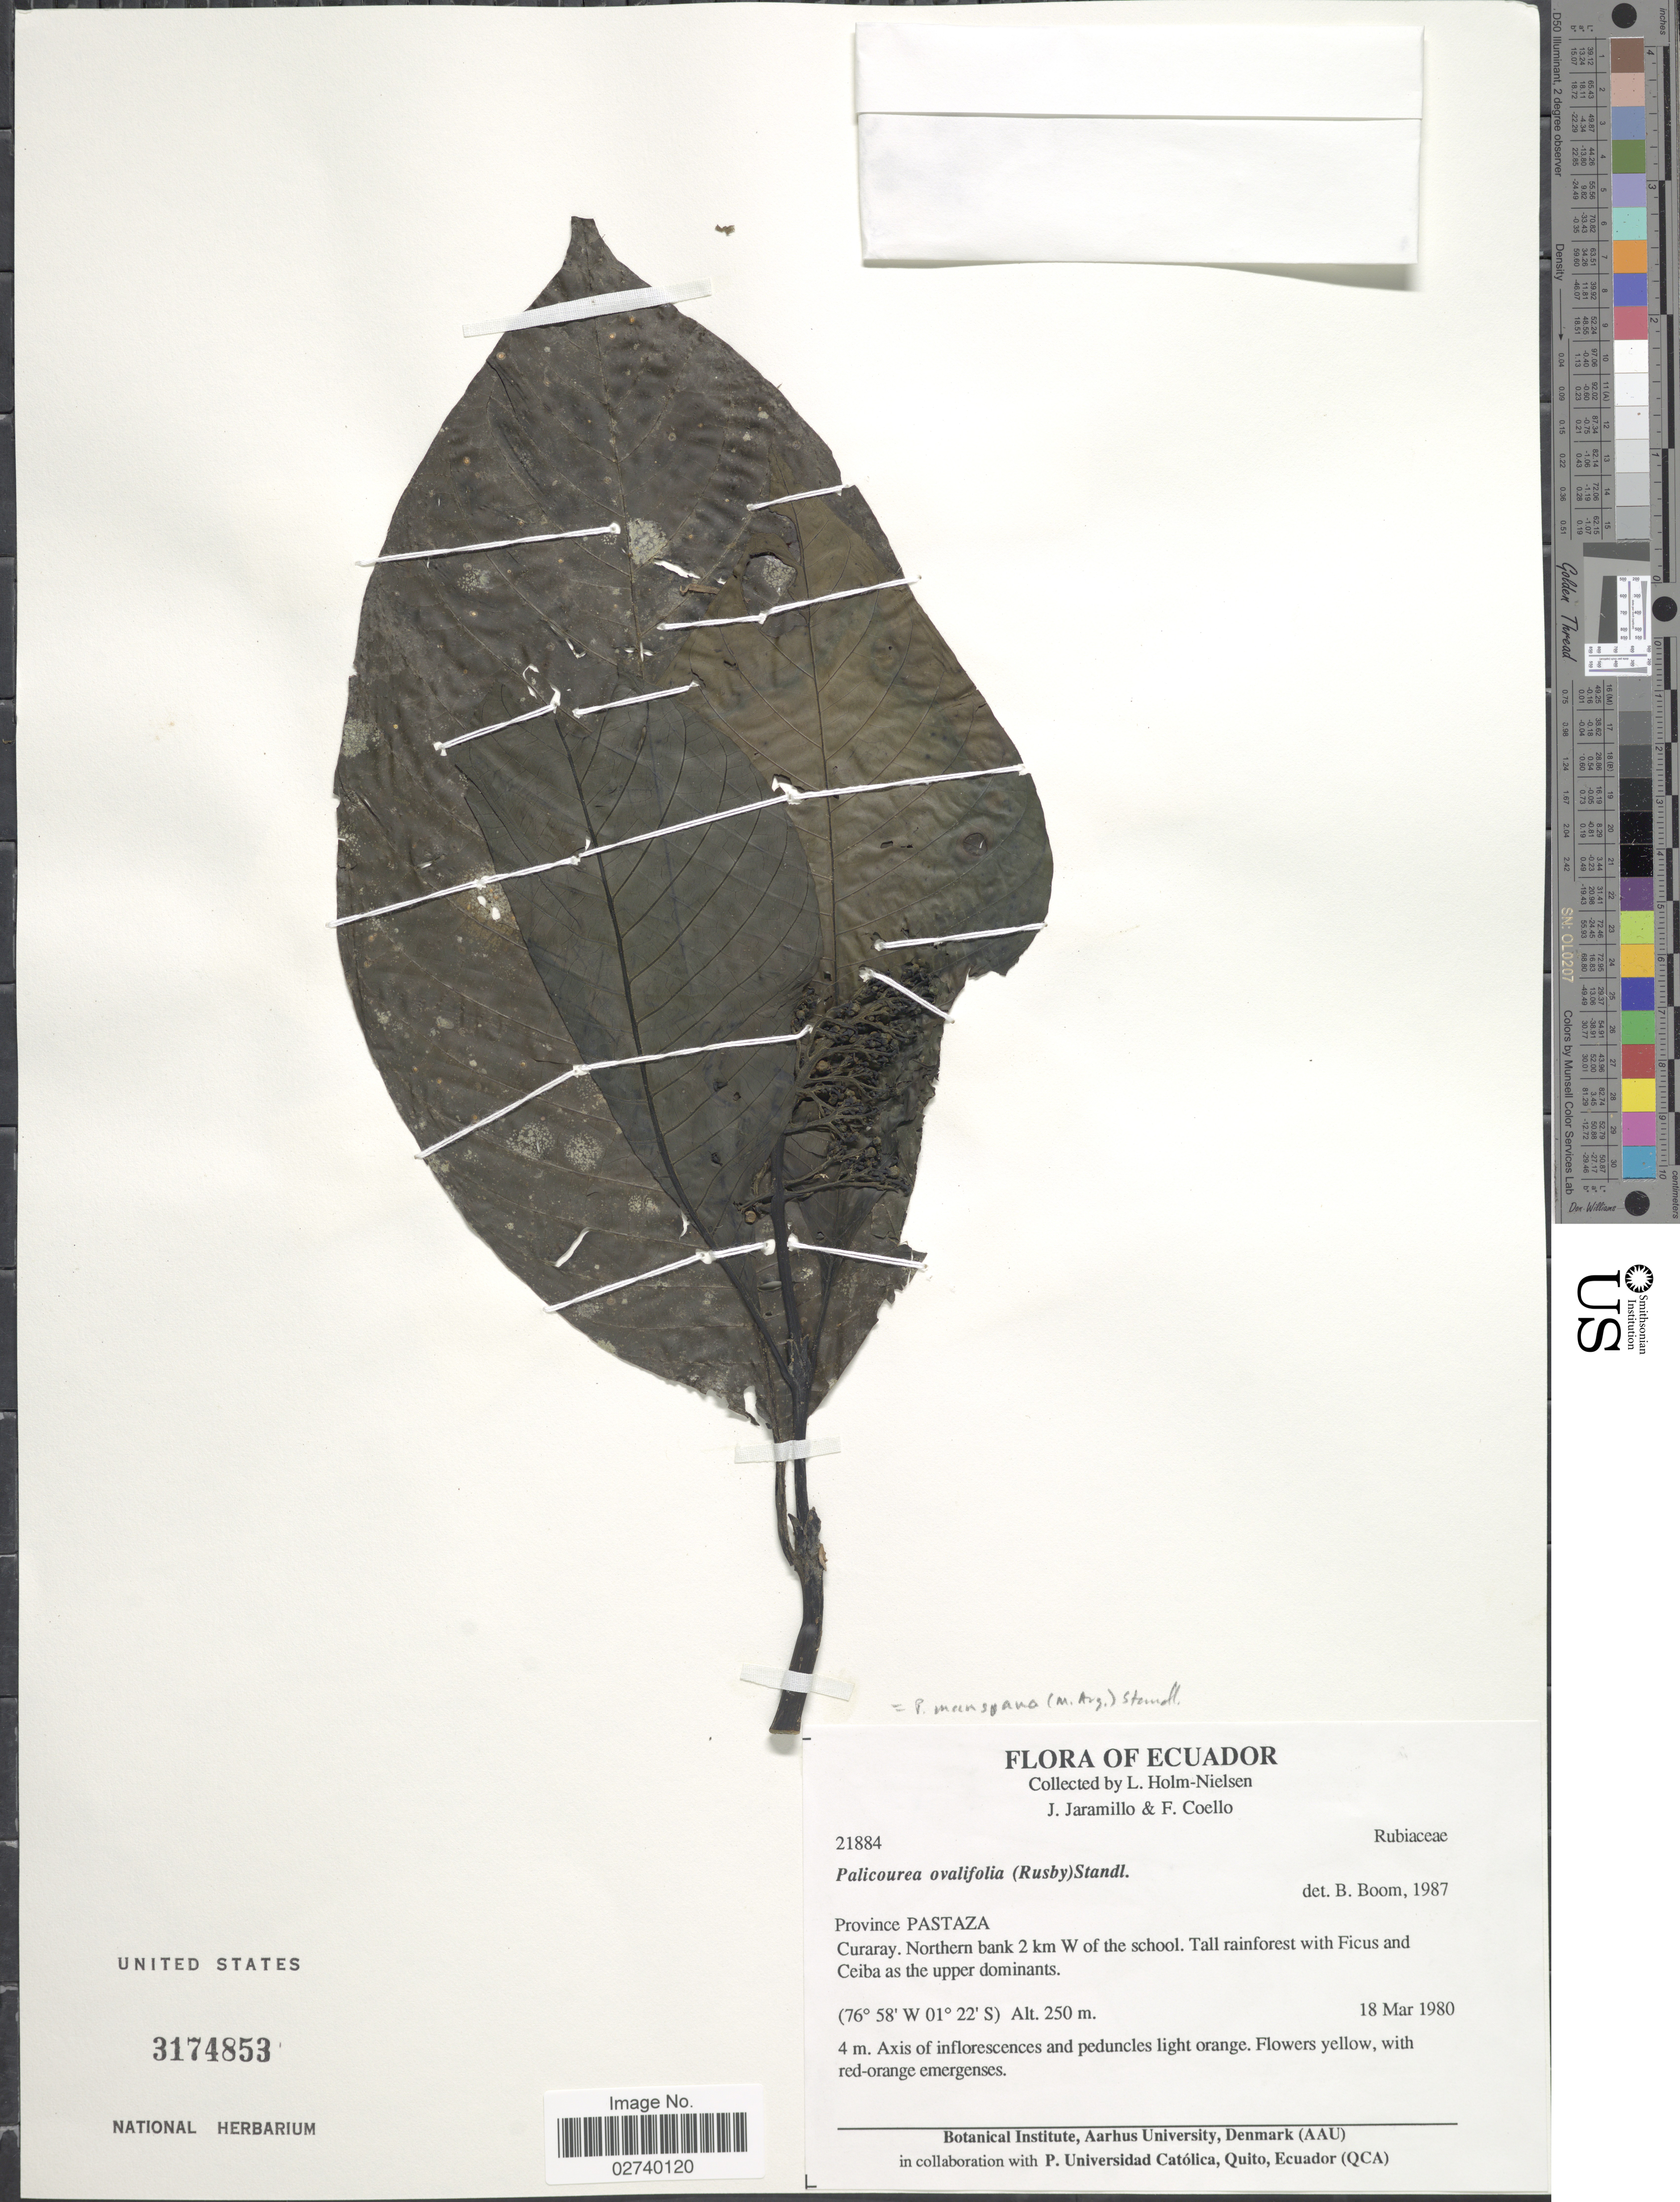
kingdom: Plantae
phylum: Tracheophyta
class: Magnoliopsida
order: Gentianales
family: Rubiaceae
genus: Palicourea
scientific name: Palicourea mansoana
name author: (Müll. Arg.) Standl.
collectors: L. Holm-Nielsen, J. Jaramillo & F. Coelho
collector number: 21884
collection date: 1980-03-18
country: Ecuador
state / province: Pastaza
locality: Curaray, Northern bank 2 km W of the school. tall rainforest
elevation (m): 250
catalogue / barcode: US 3174853